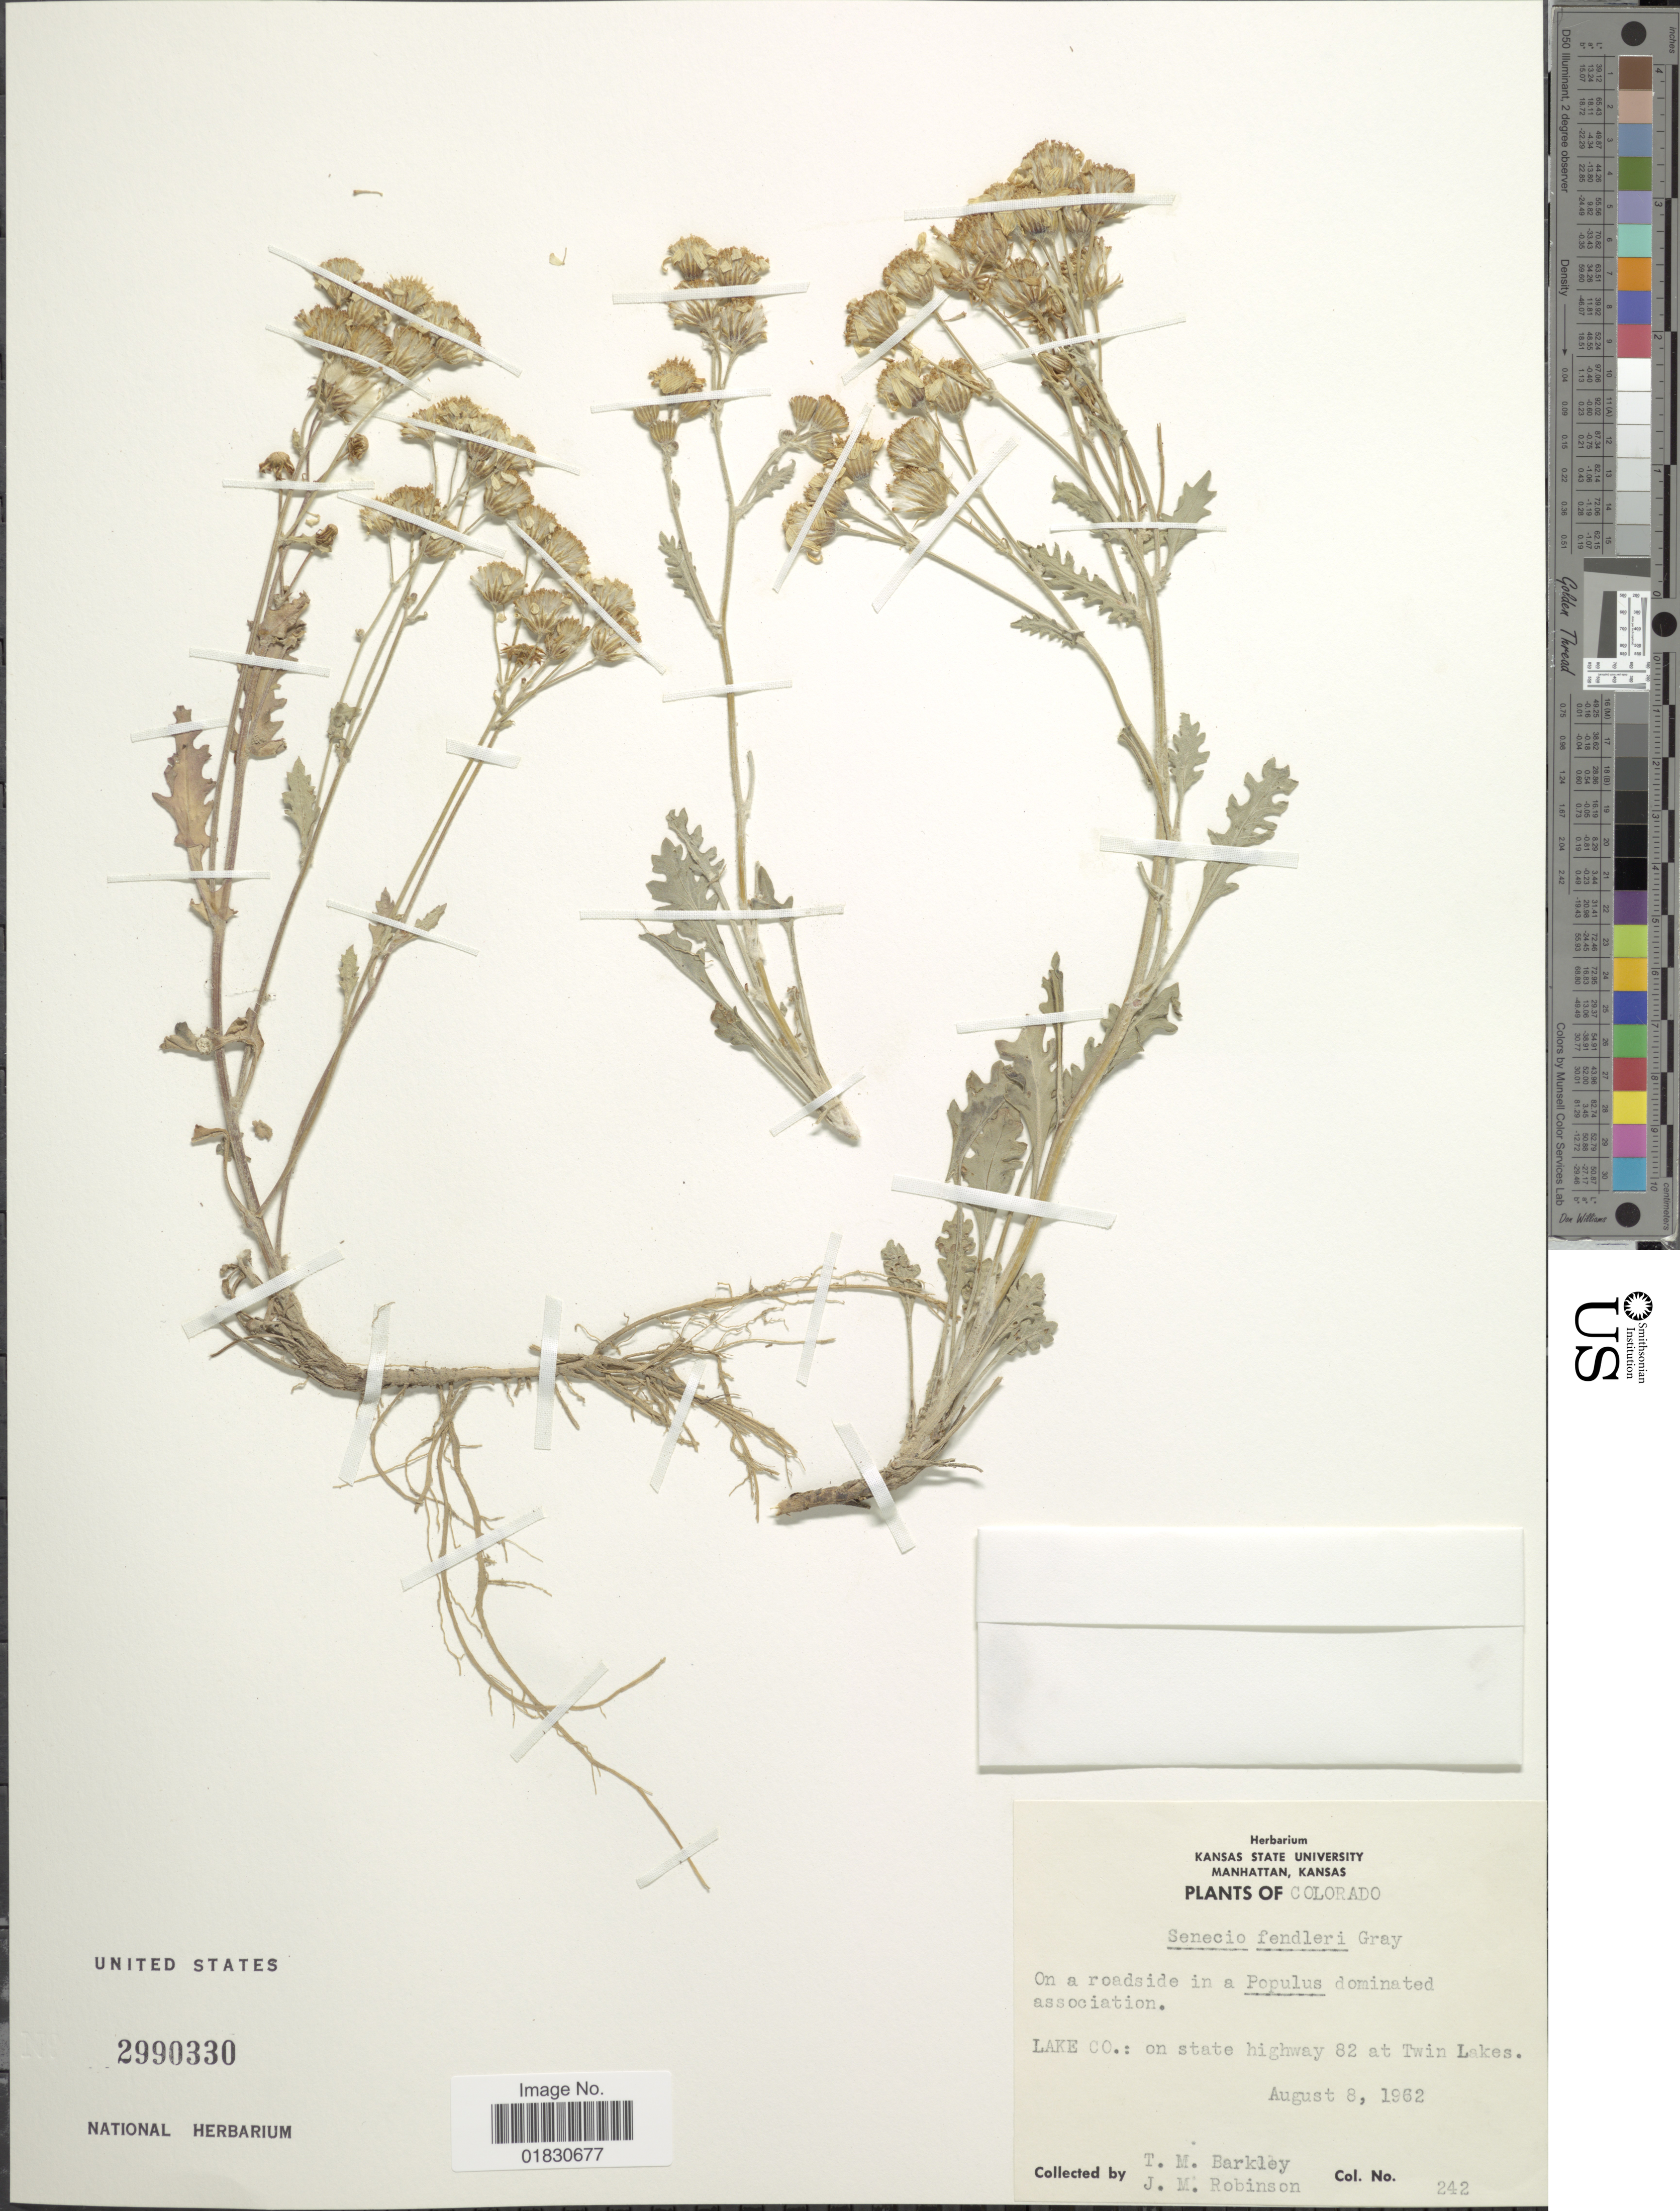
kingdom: Plantae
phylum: Tracheophyta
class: Magnoliopsida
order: Asterales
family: Asteraceae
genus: Packera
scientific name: Packera fendleri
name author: (A. Gray) W.A. Weber & Á. Löve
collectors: T. M. Barkley & J. W. Robinson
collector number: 242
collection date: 1962-08-08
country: United States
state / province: Colorado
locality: Lake Co.: on state highway 82 ay Twin Lakes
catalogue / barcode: US 2990330